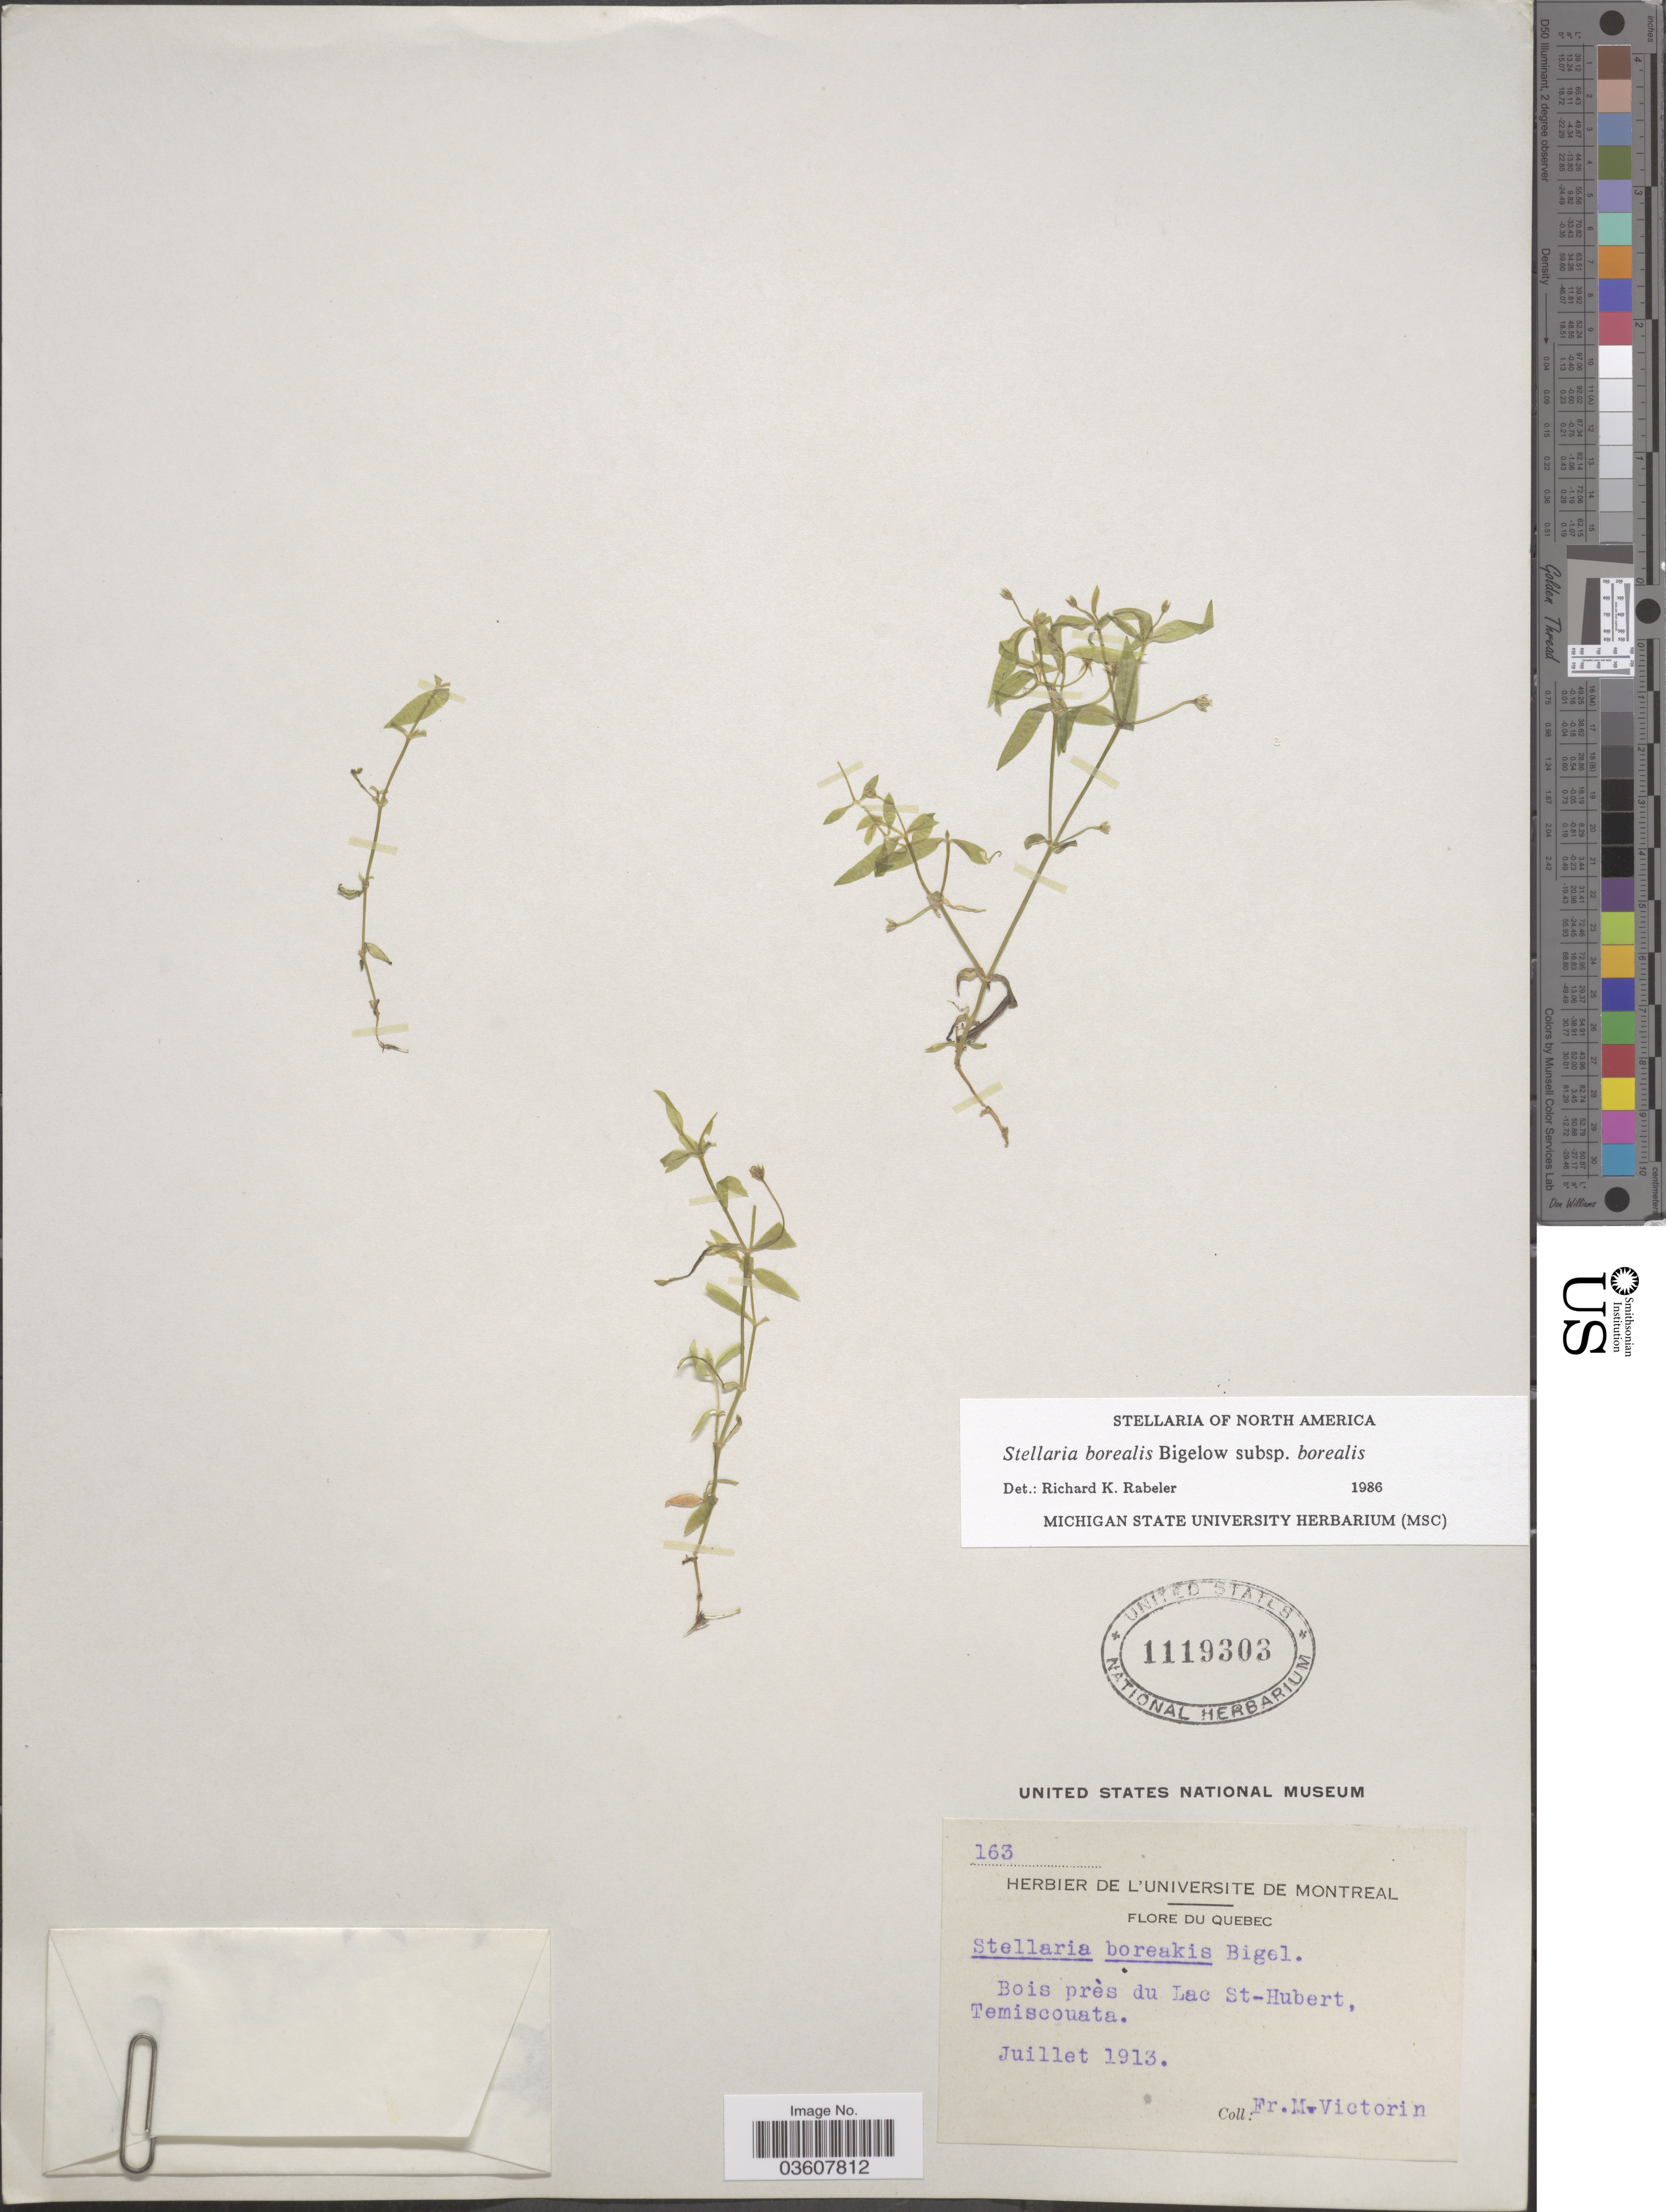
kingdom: Plantae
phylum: Tracheophyta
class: Magnoliopsida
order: Caryophyllales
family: Caryophyllaceae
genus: Stellaria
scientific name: Stellaria borealis subsp. borealis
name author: Bigelow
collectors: F. Marie-Victorin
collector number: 163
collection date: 1913-07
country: Canada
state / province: Quebec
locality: Bois près du Lac St-Hubert, Temiscouata.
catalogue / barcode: US 1119303